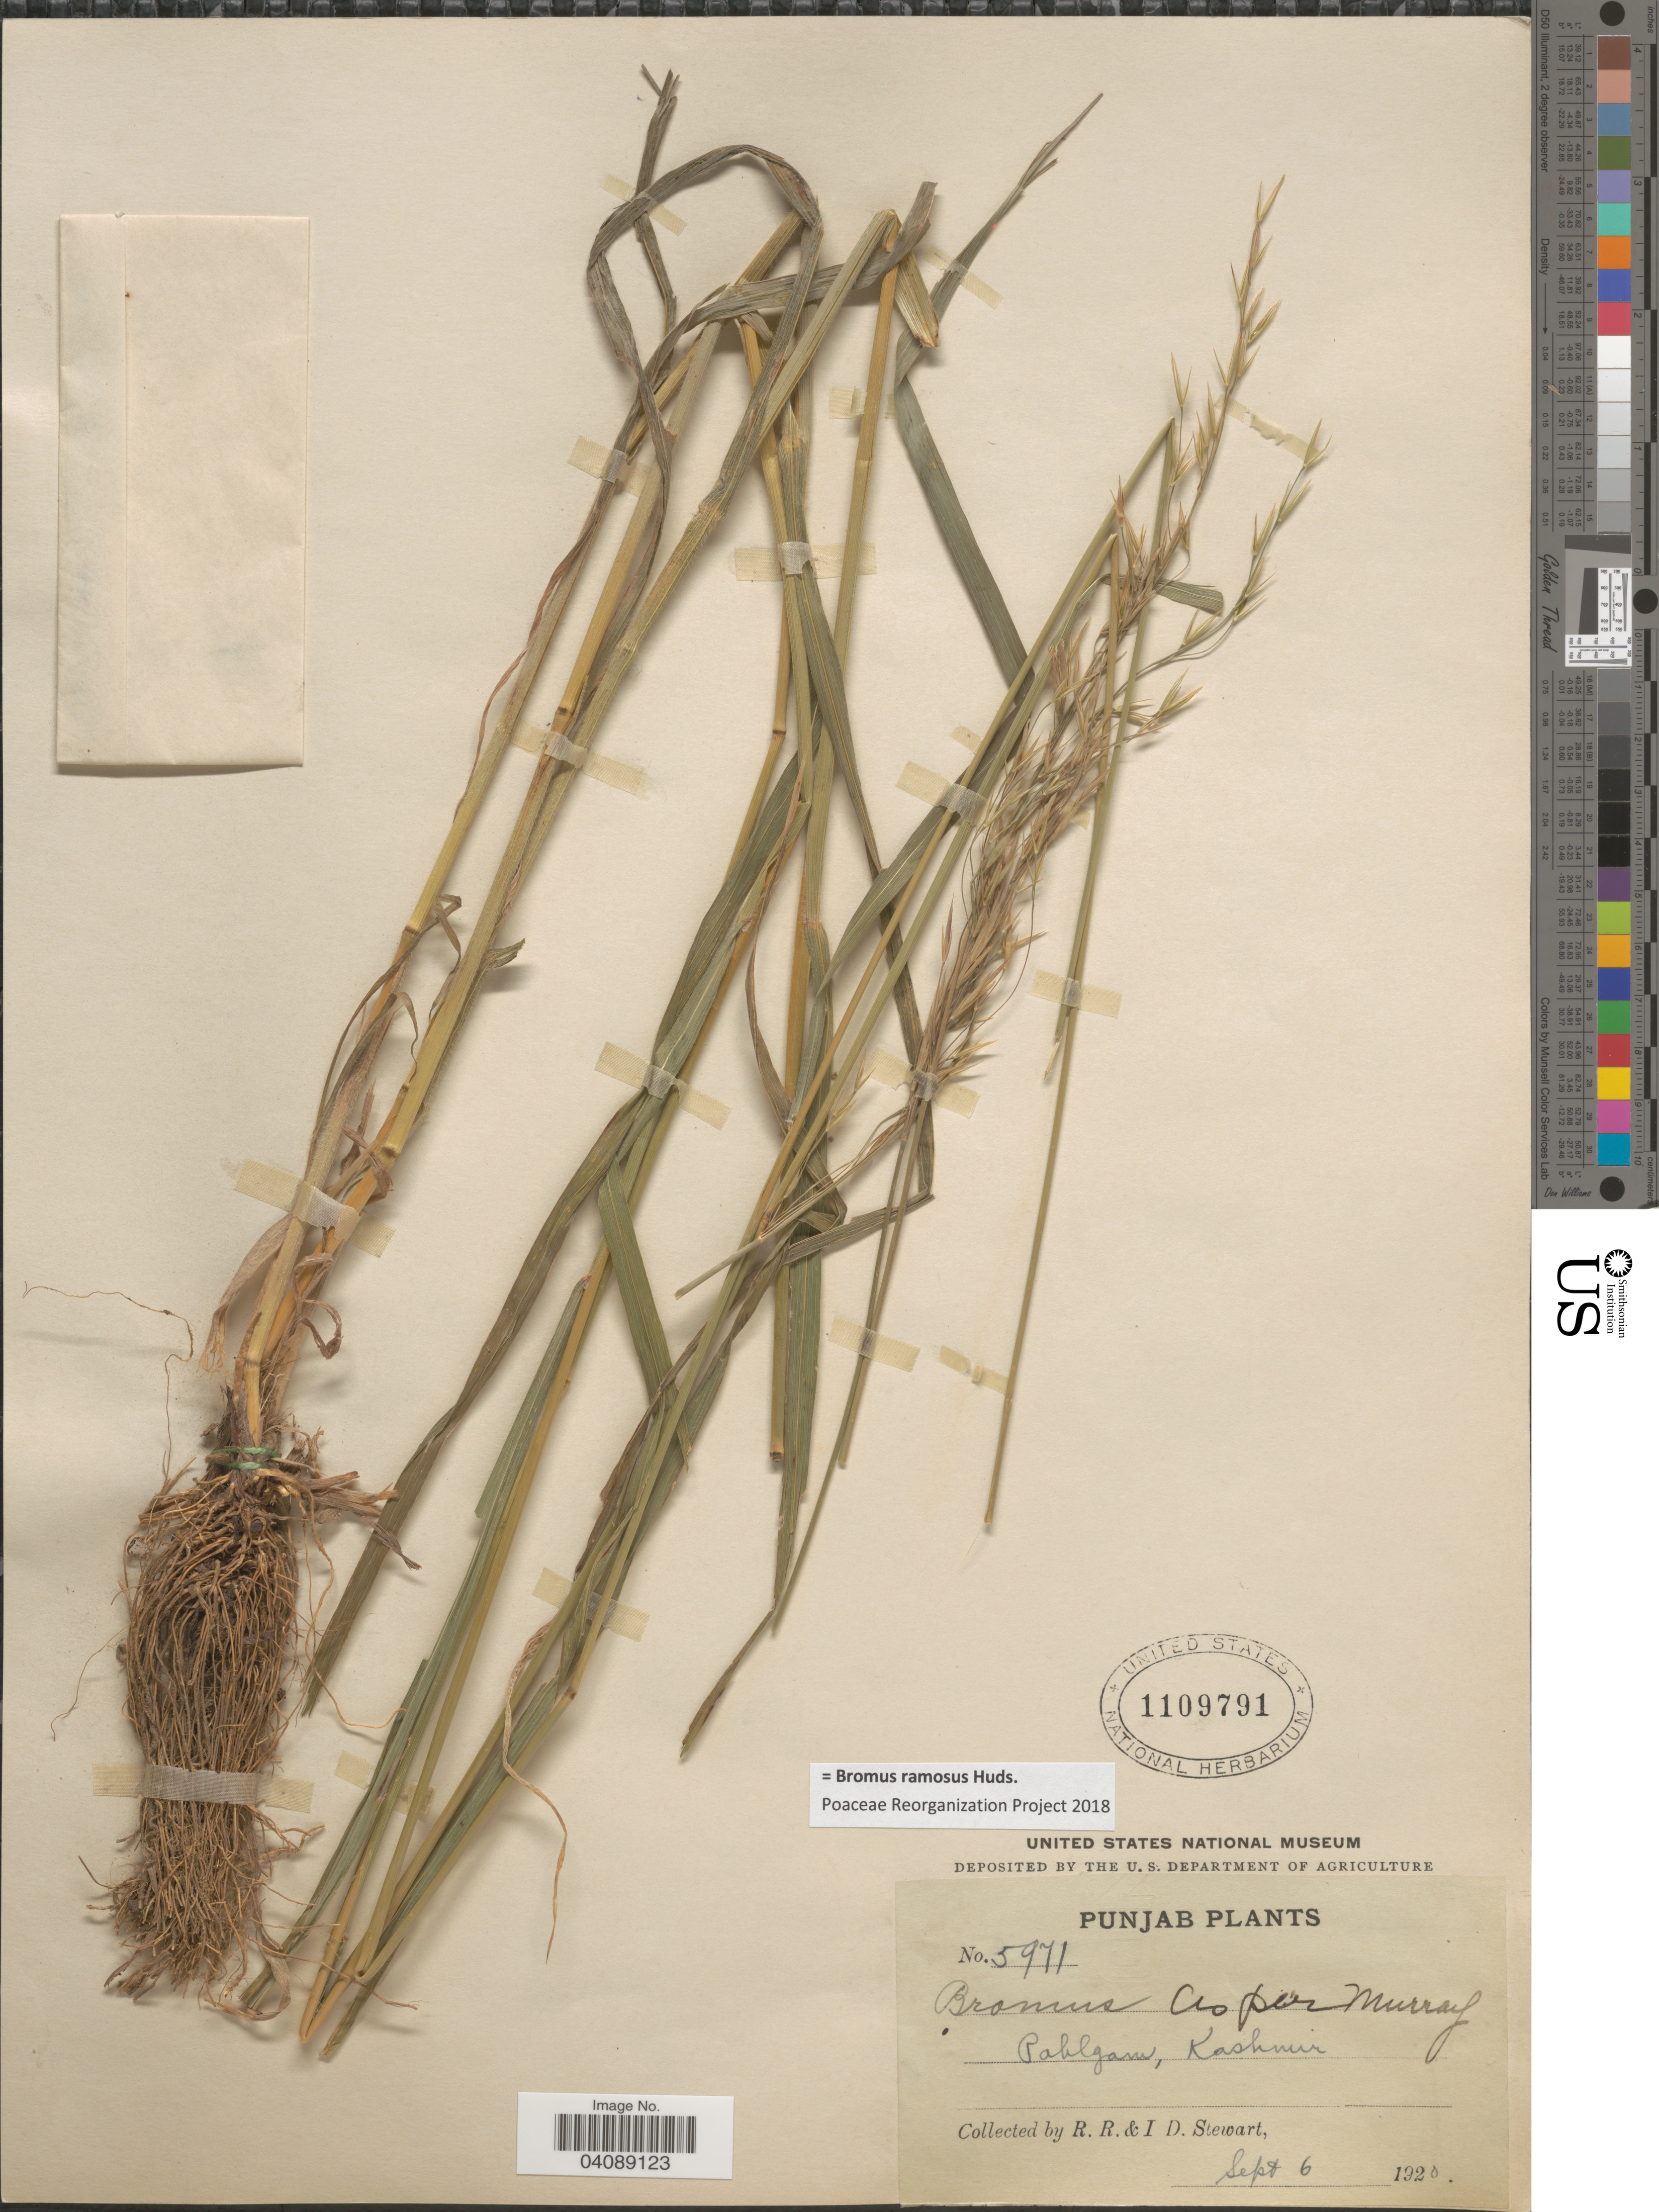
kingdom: Plantae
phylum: Tracheophyta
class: Liliopsida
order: Poales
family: Poaceae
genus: Bromus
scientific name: Bromus ramosus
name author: Huds.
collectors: R. Stewart & I. Stewart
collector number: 5971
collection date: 1920-09-06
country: India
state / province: Jammu and Kashmir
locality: Pahlgam, Kashmir.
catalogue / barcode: US 1109791